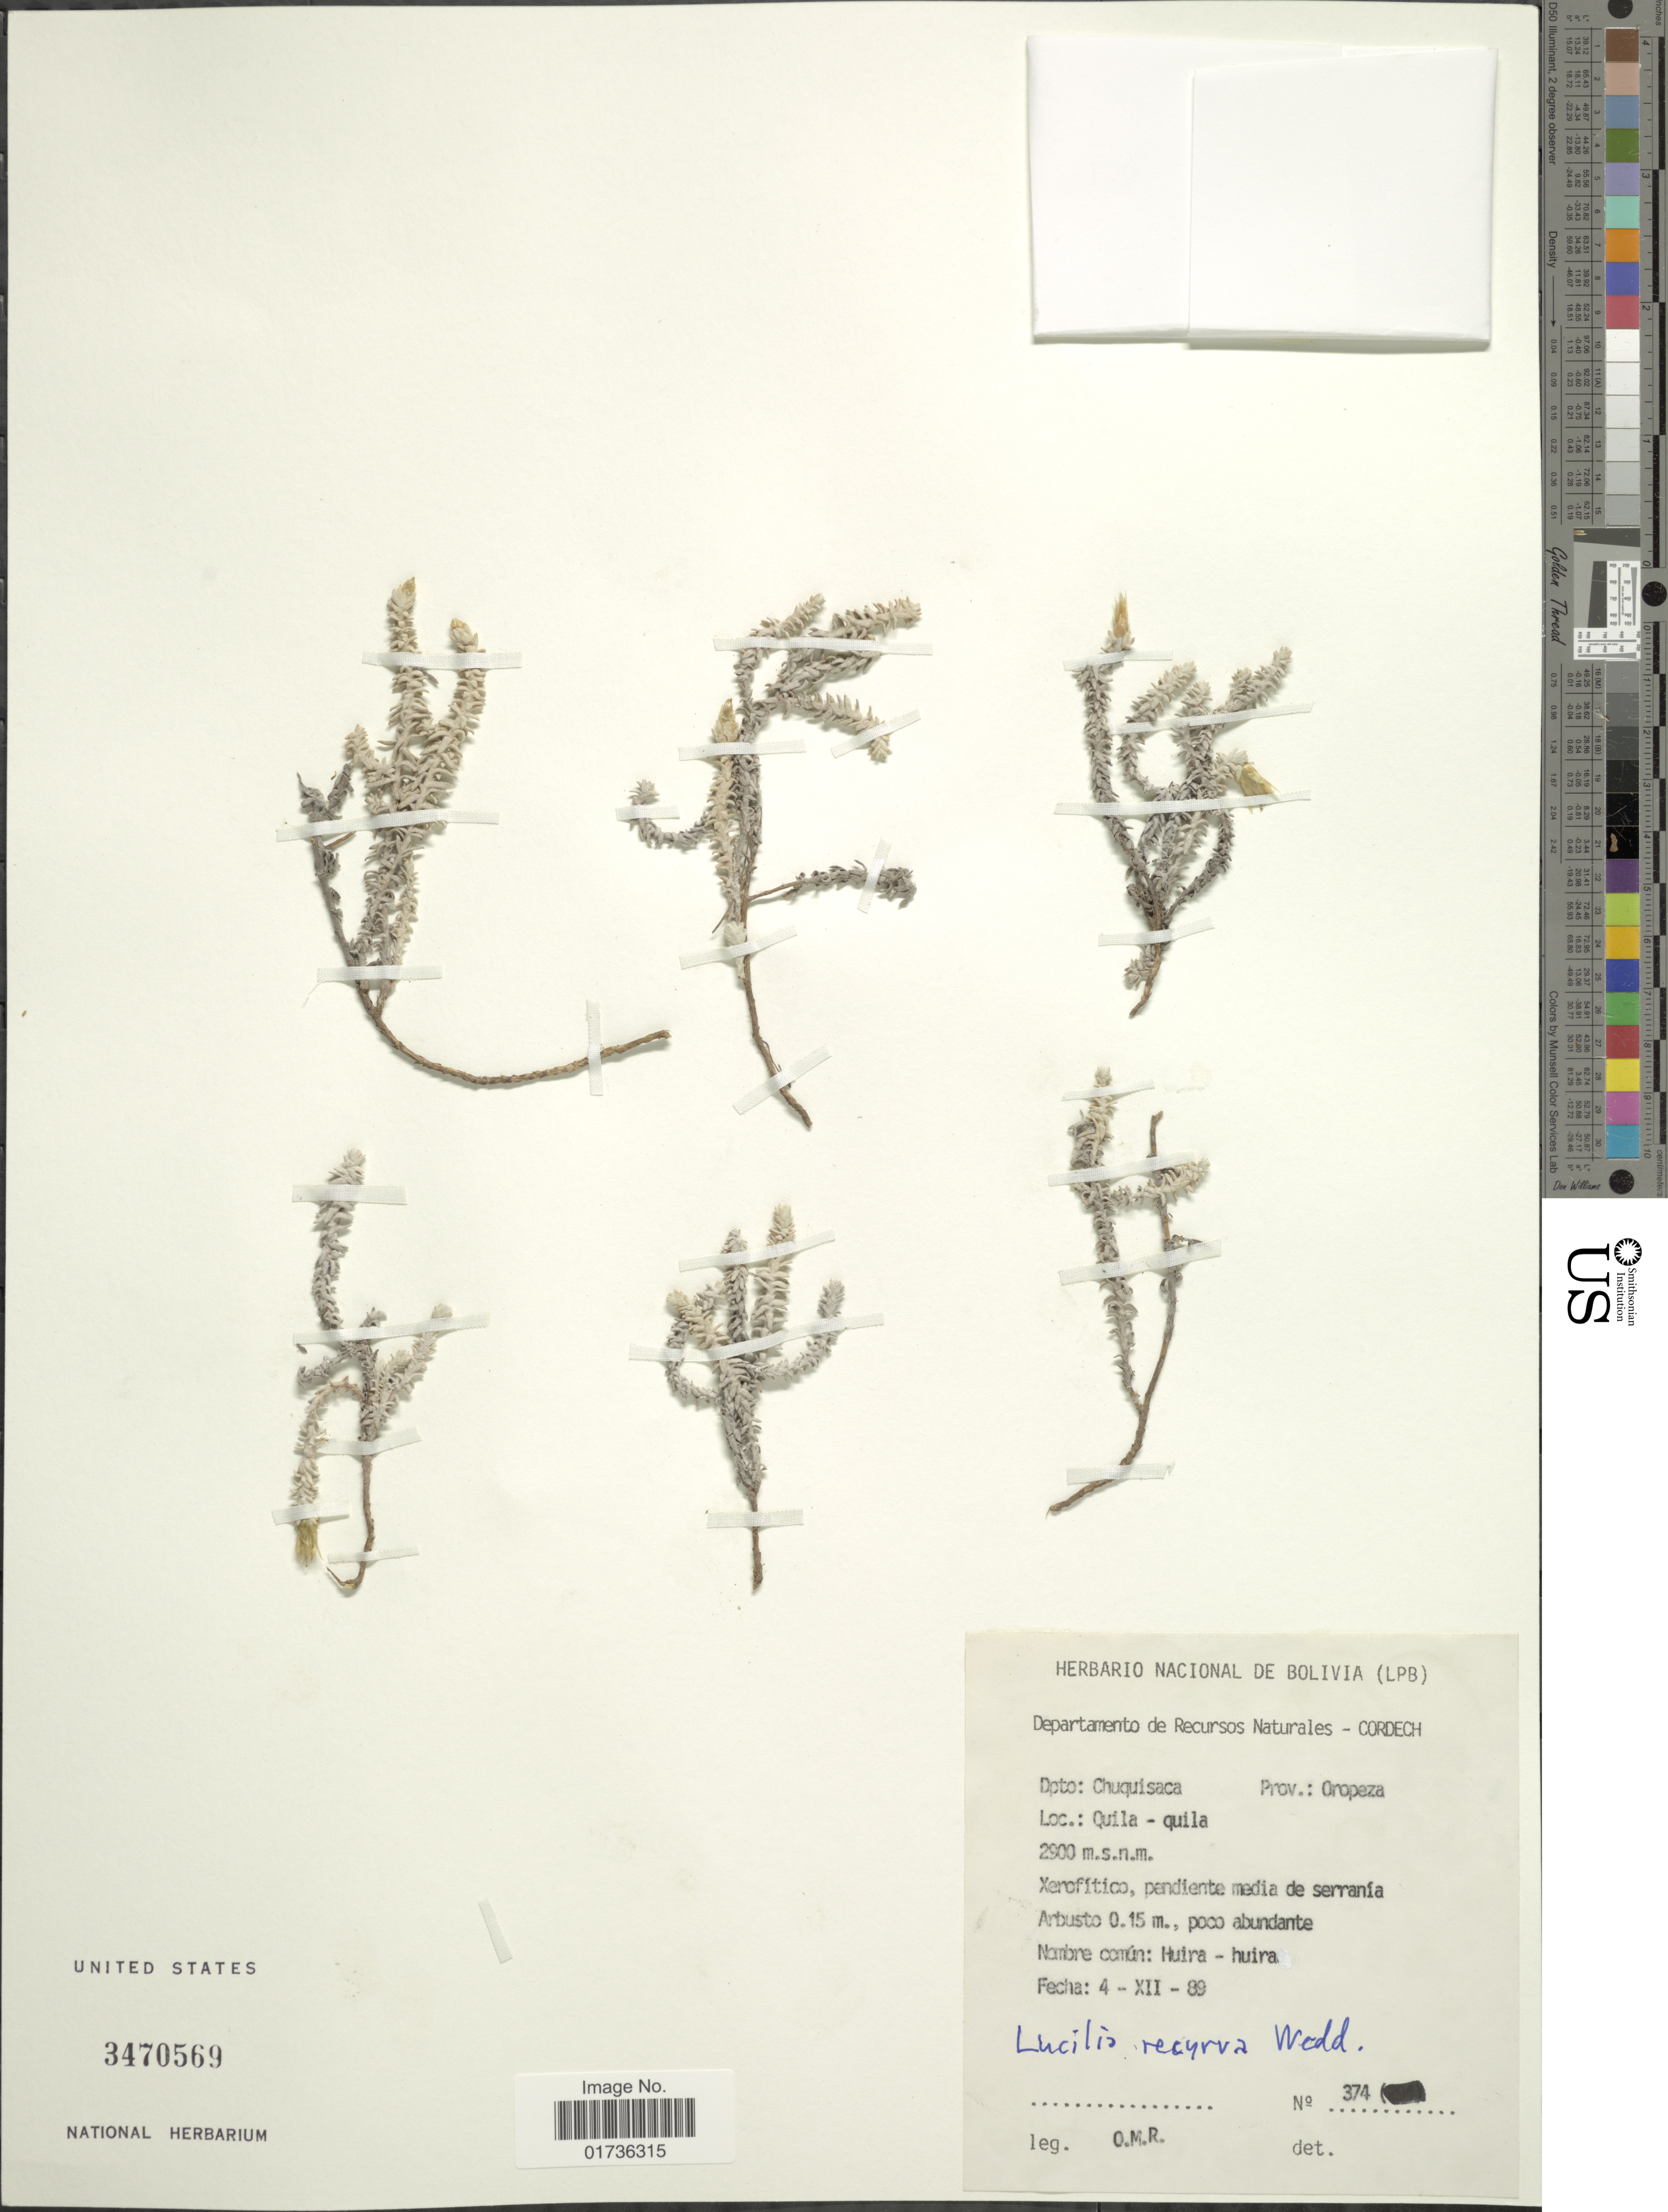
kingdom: Plantae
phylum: Tracheophyta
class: Magnoliopsida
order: Asterales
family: Asteraceae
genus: Lucilia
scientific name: Lucilia recurva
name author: Wedd.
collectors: O. M. R.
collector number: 374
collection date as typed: Transcribed d/m/y: 4/12/89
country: Bolivia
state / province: Chuquisaca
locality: Dpto. Chuquisaca, Prov. Oropeza, Quila - quila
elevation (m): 2900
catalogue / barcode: US 3470569